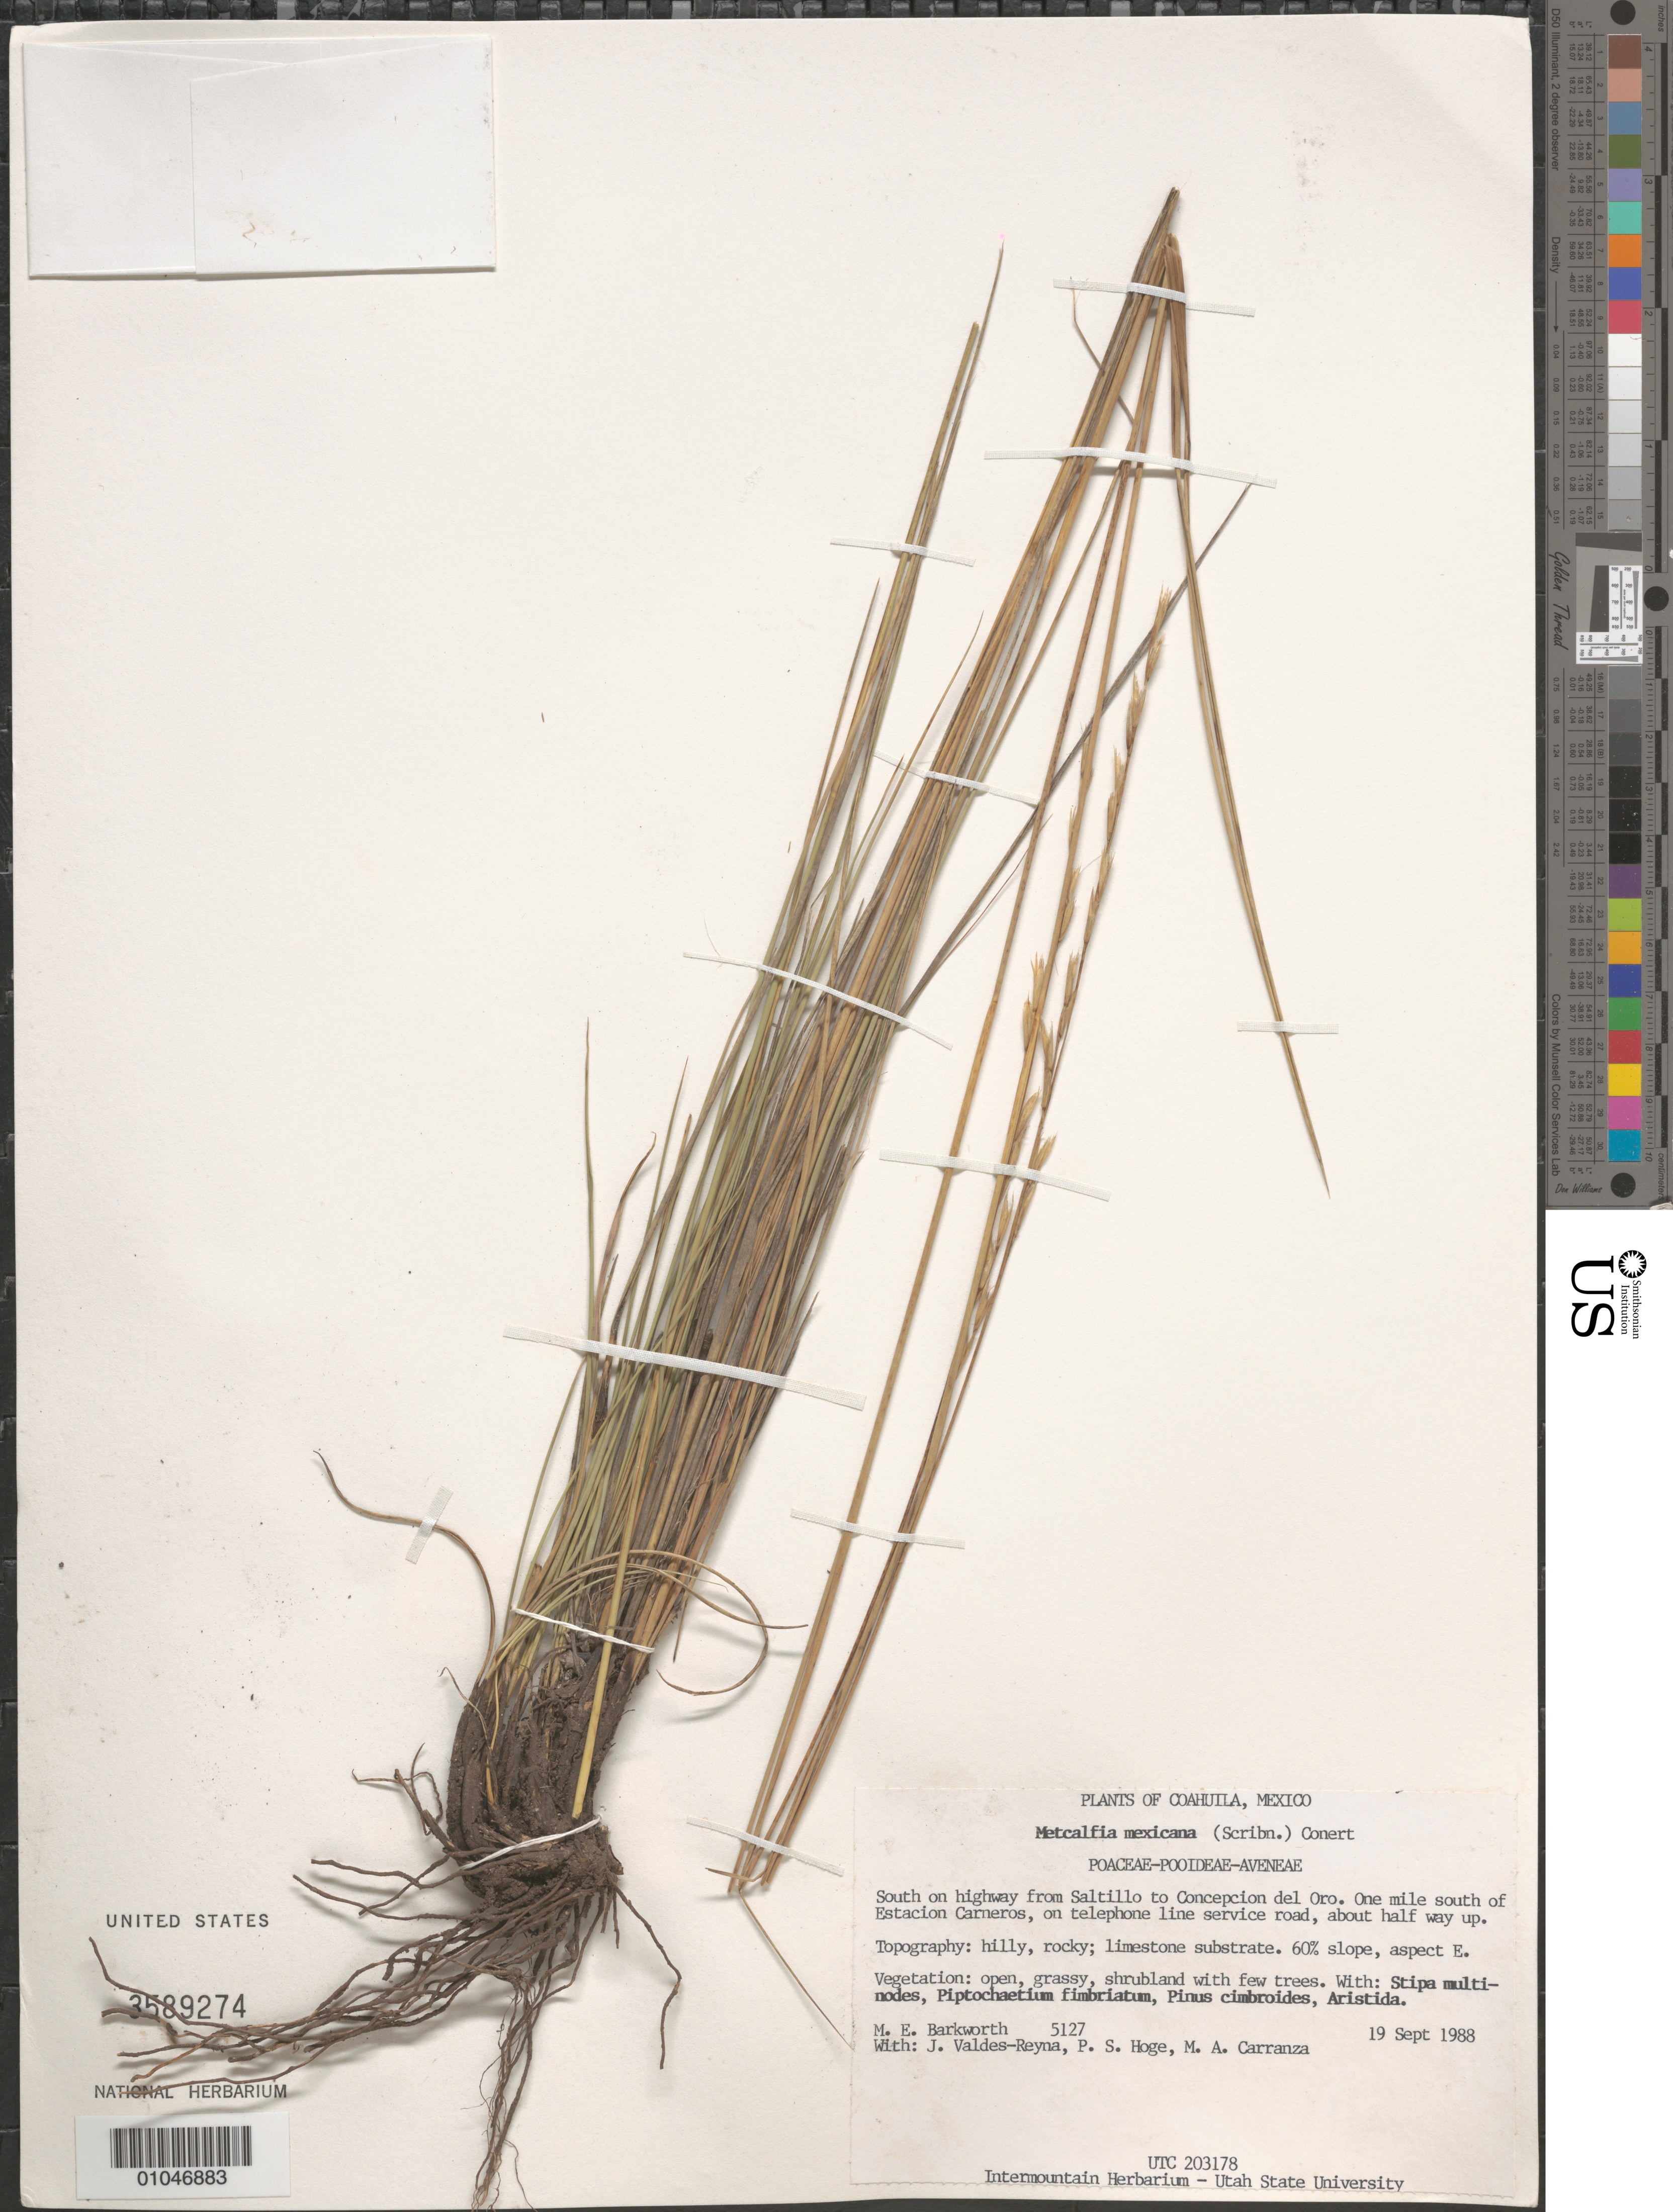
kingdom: Plantae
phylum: Tracheophyta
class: Liliopsida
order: Poales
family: Poaceae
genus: Metcalfia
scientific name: Metcalfia mexicana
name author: (Scribn.) Conert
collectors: M. E. Barkworth, J. Valdés-Reyna, P. S. Hoge & M. A. Carranza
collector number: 5127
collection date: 1988-09-19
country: Mexico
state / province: Coahuila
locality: South on highway 54 (road from Saltillo to Concepcion del Oro), S of Estacion Carneros on telephone line service road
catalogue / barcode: US 3589274